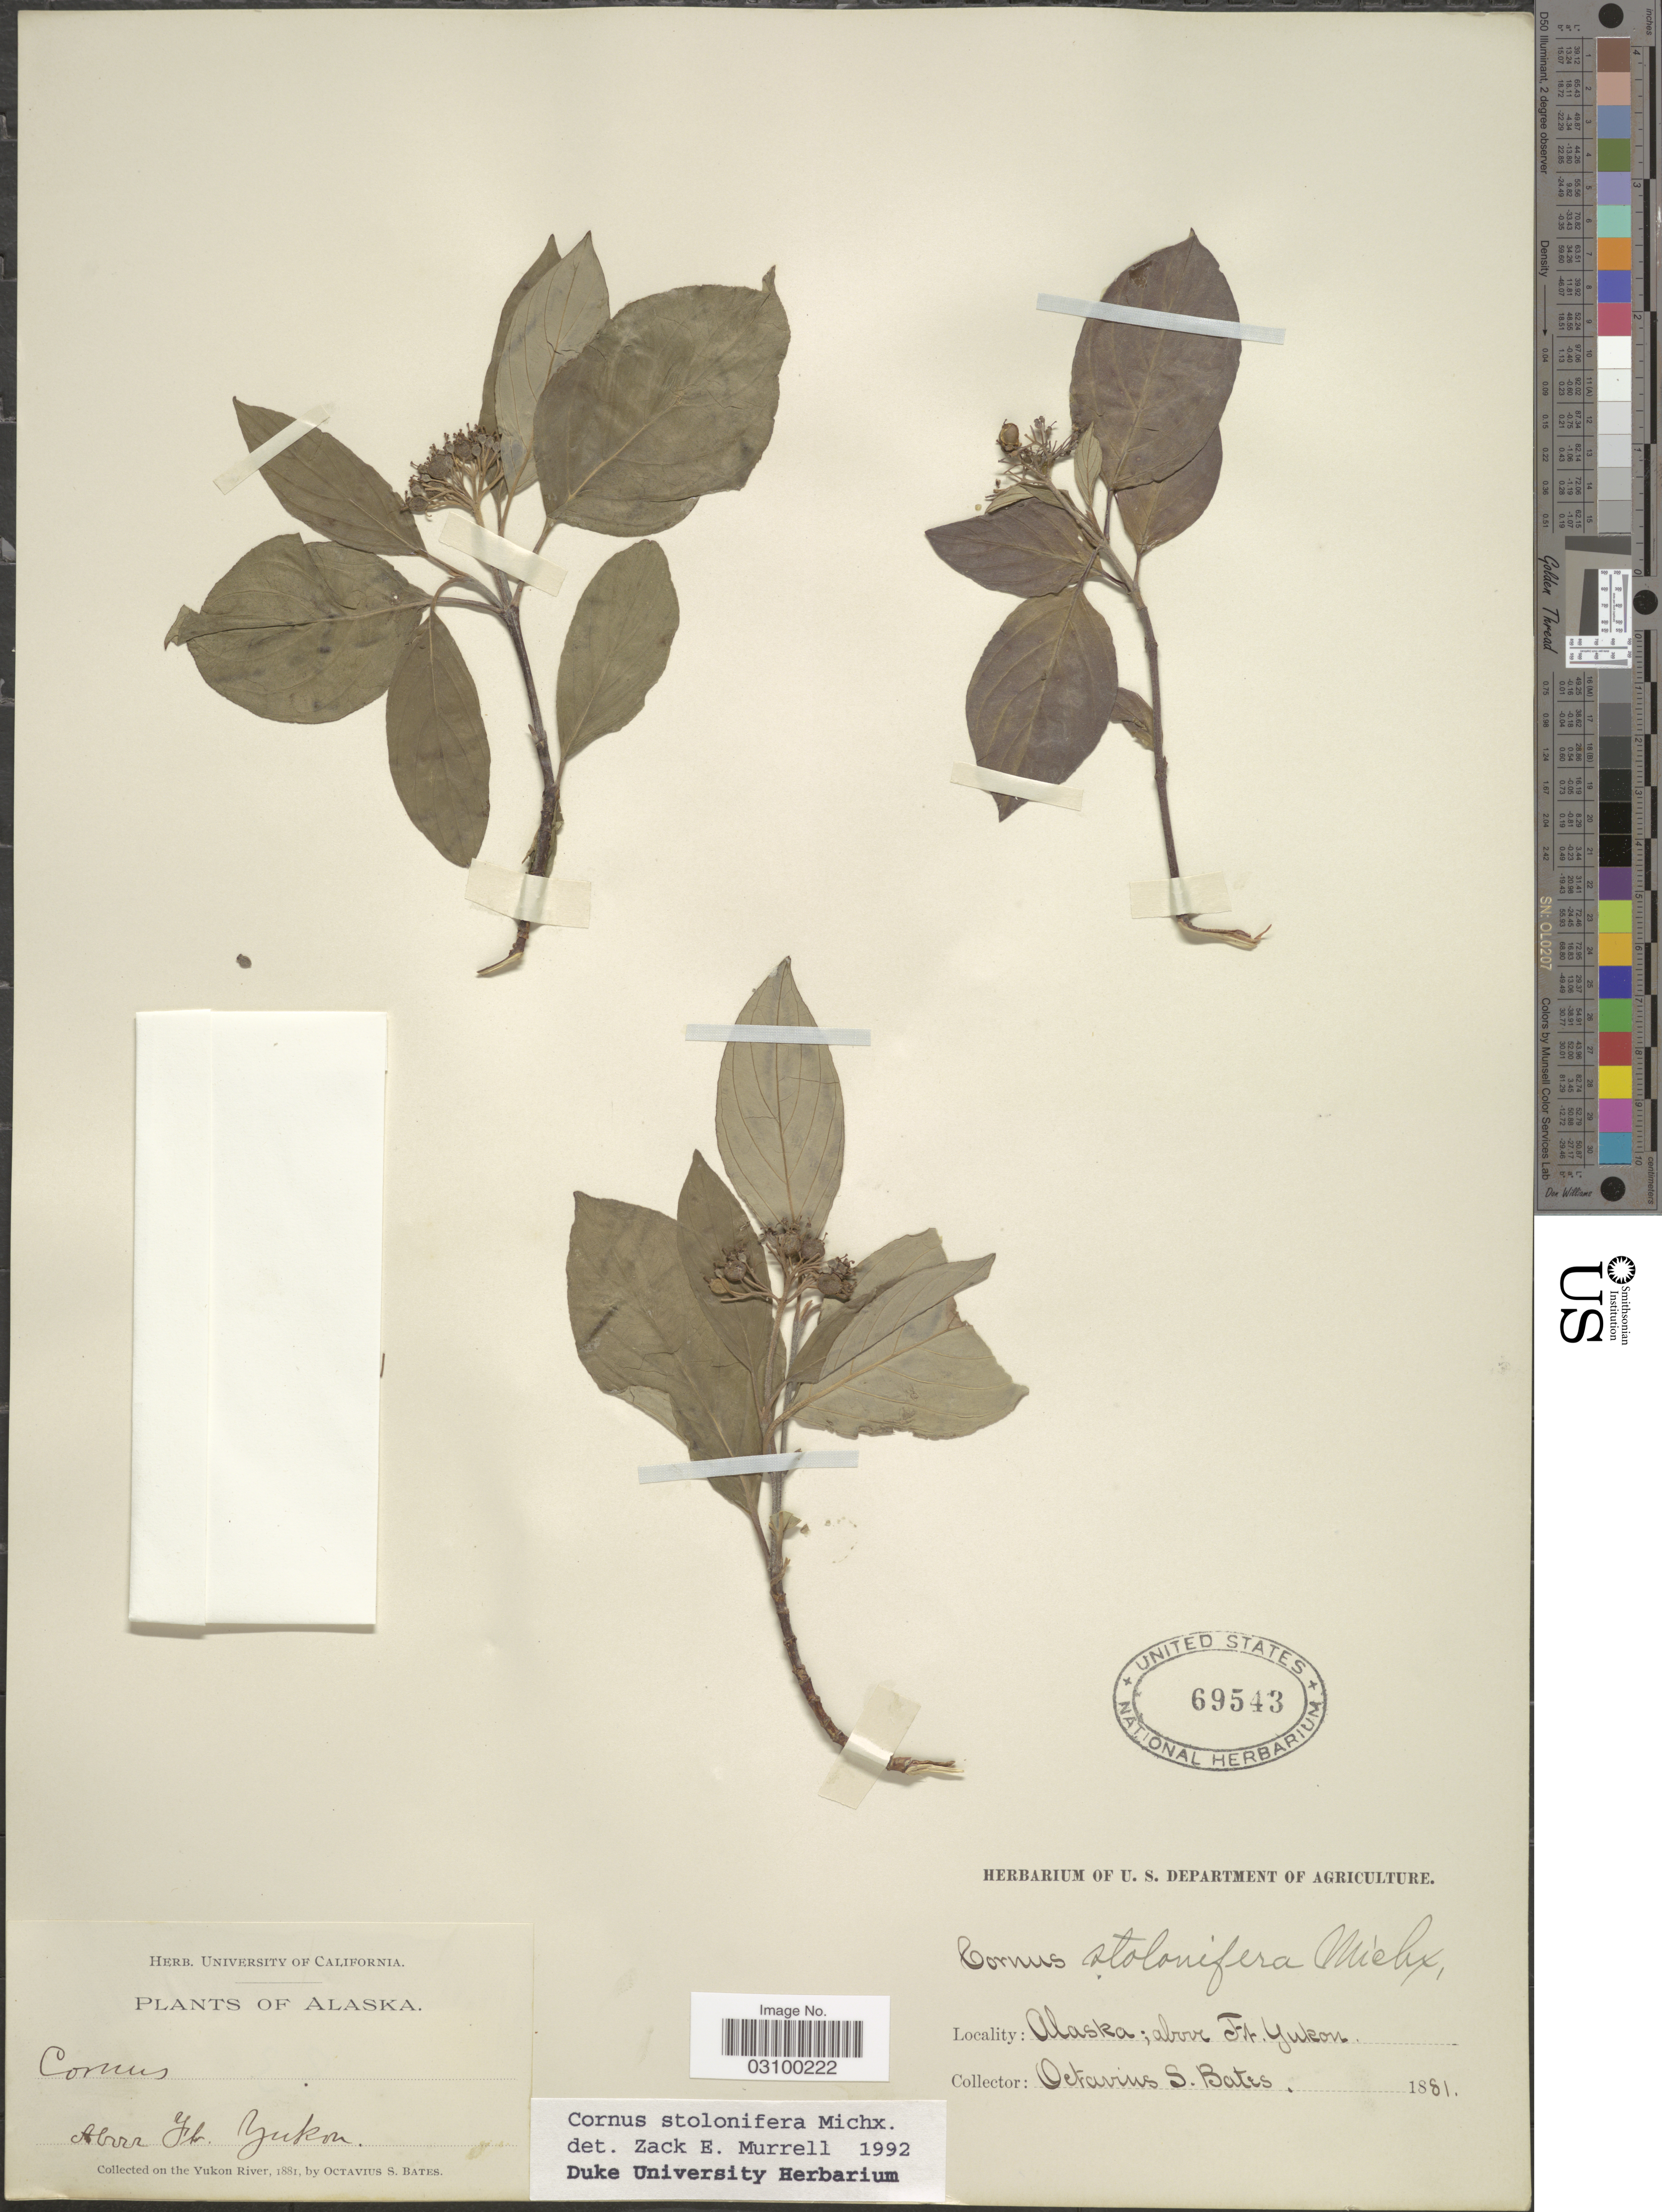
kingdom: Plantae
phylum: Tracheophyta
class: Magnoliopsida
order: Cornales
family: Cornaceae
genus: Cornus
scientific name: Cornus sericea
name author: L.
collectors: O. Bates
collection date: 1881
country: United States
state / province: Alaska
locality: Above Ft. Yukon. Yukon River.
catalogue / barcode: US 69543